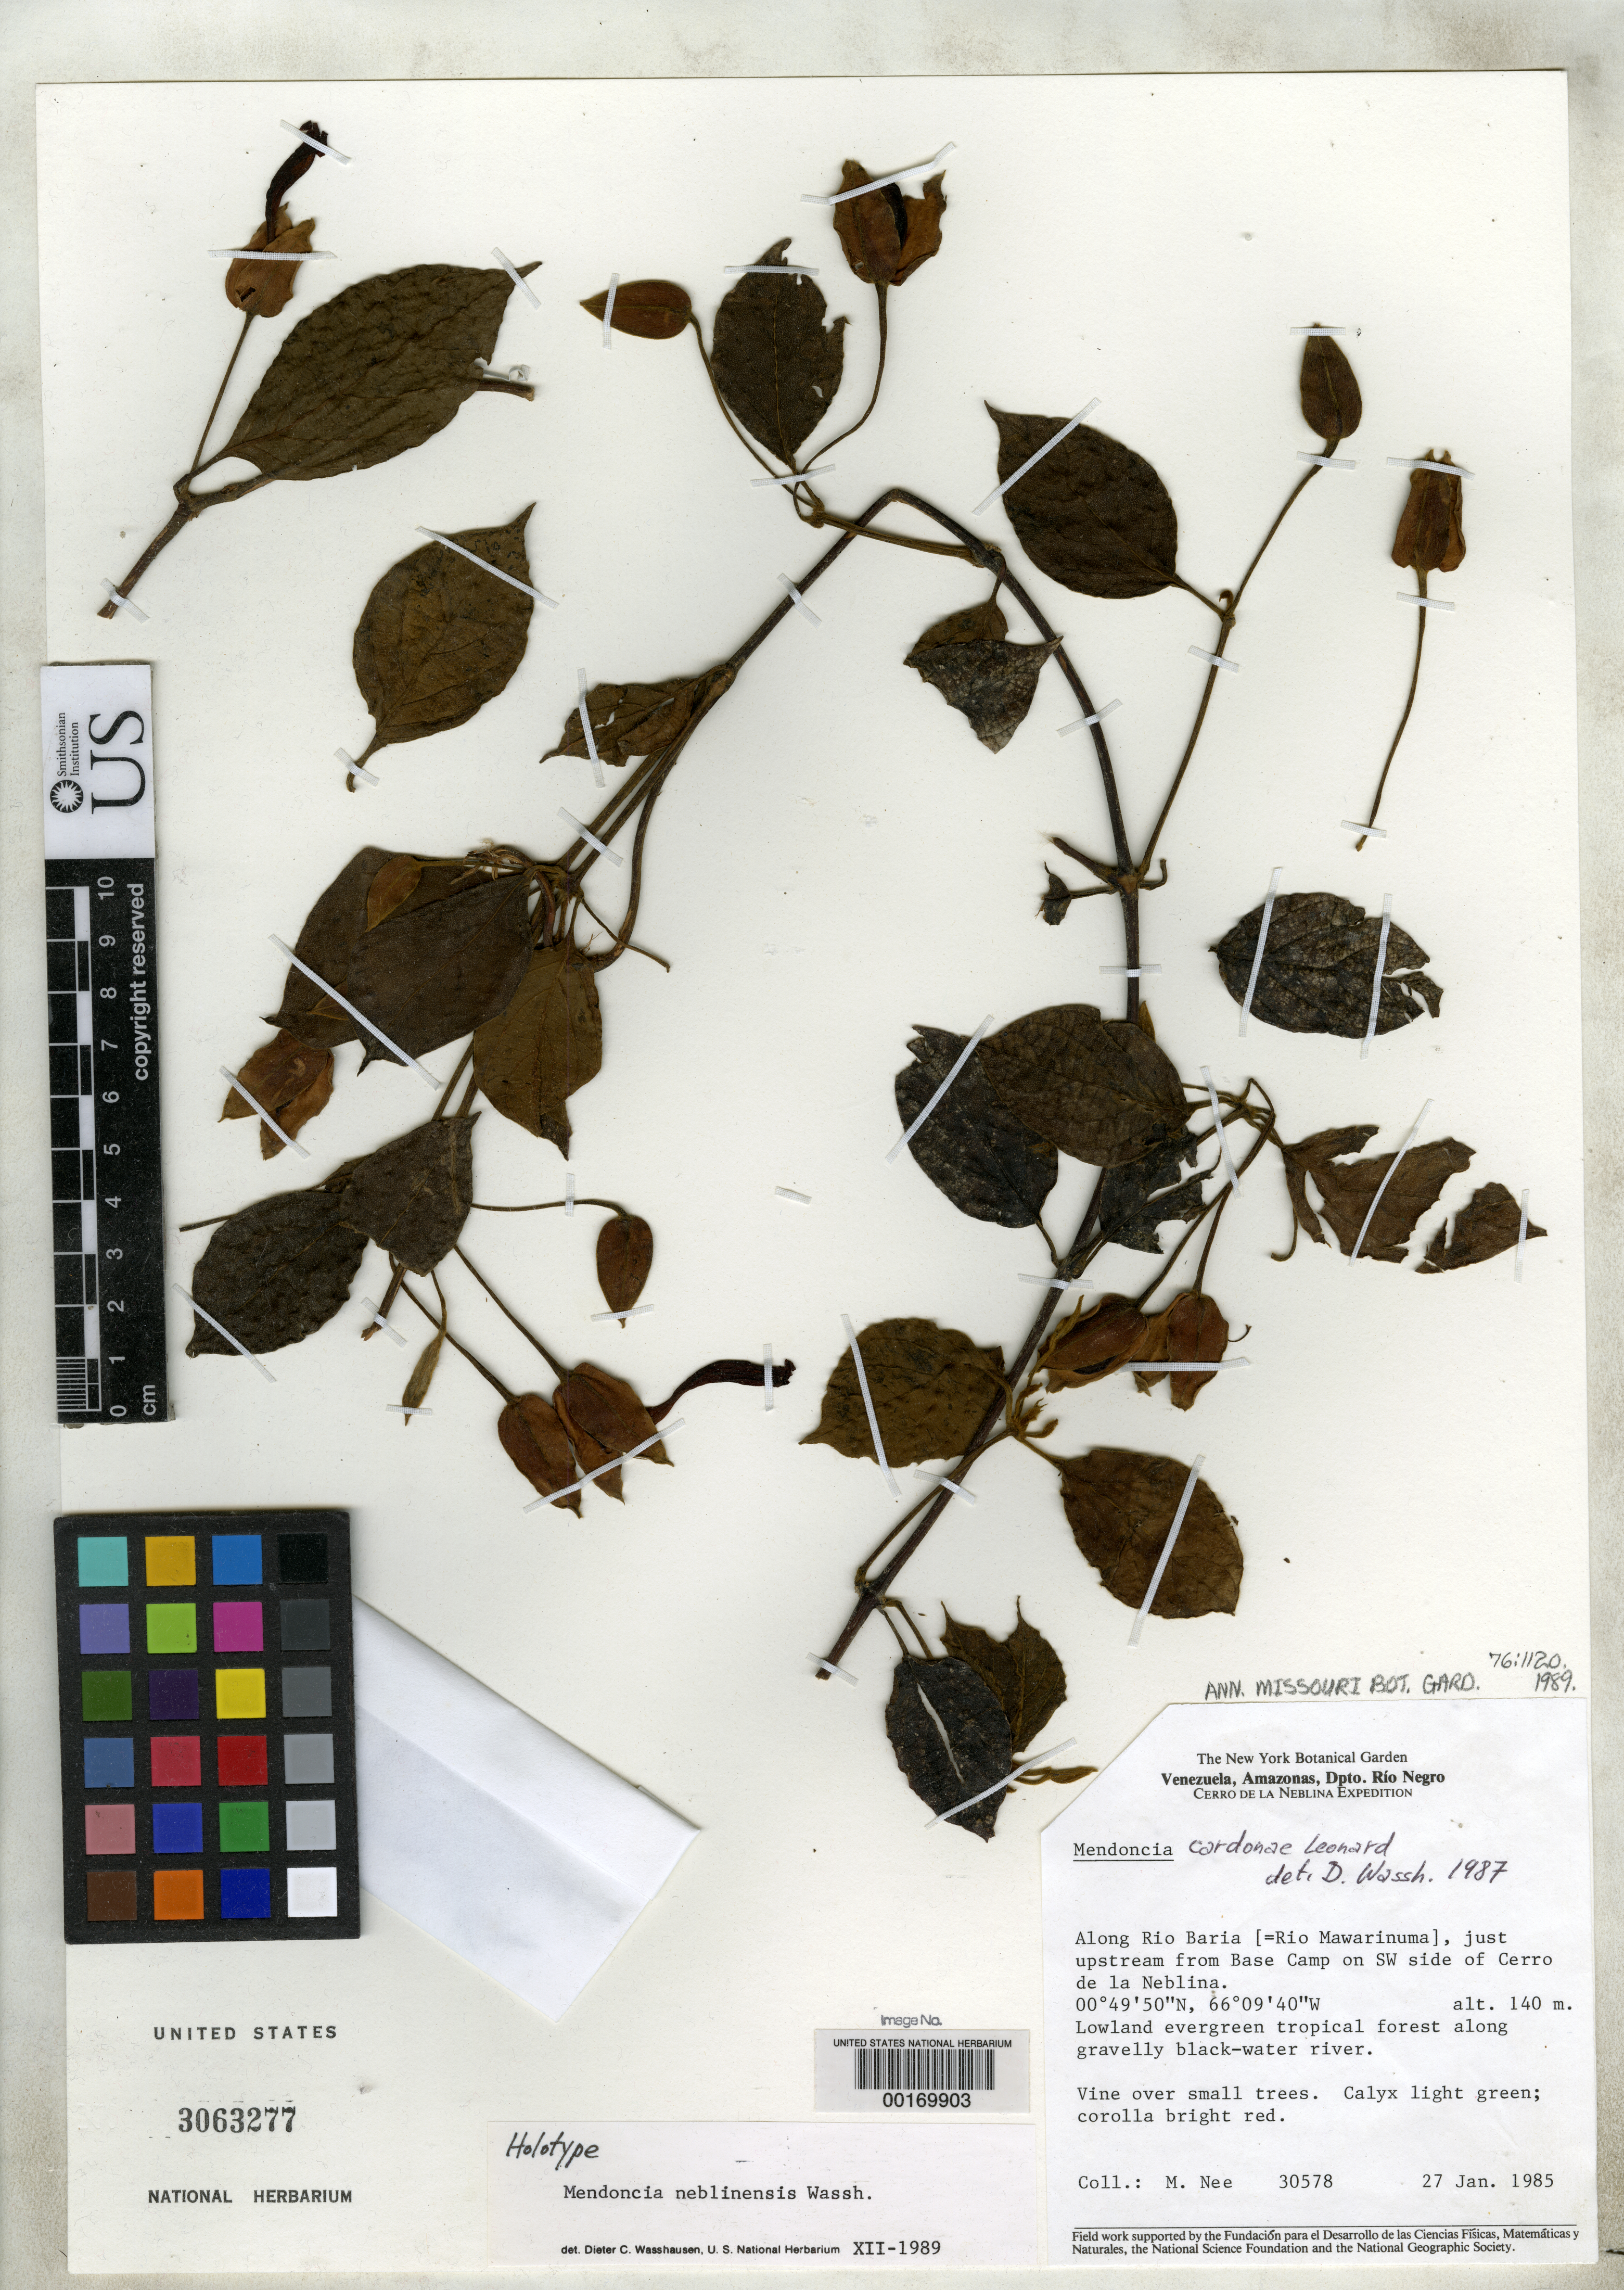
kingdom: Plantae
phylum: Tracheophyta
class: Magnoliopsida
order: Lamiales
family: Acanthaceae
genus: Mendoncia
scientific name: Mendoncia neblinensis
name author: Wassh.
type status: Holotype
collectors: M. Nee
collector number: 30578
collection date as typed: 27 Jan 1985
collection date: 1985-01-27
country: Venezuela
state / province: Amazonas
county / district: Rio Negro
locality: Along Rio Baria(=Rio Mawarinuma), just upstream from base camp on SW side of Cerro de La Neblina.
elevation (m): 140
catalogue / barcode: US 3063277